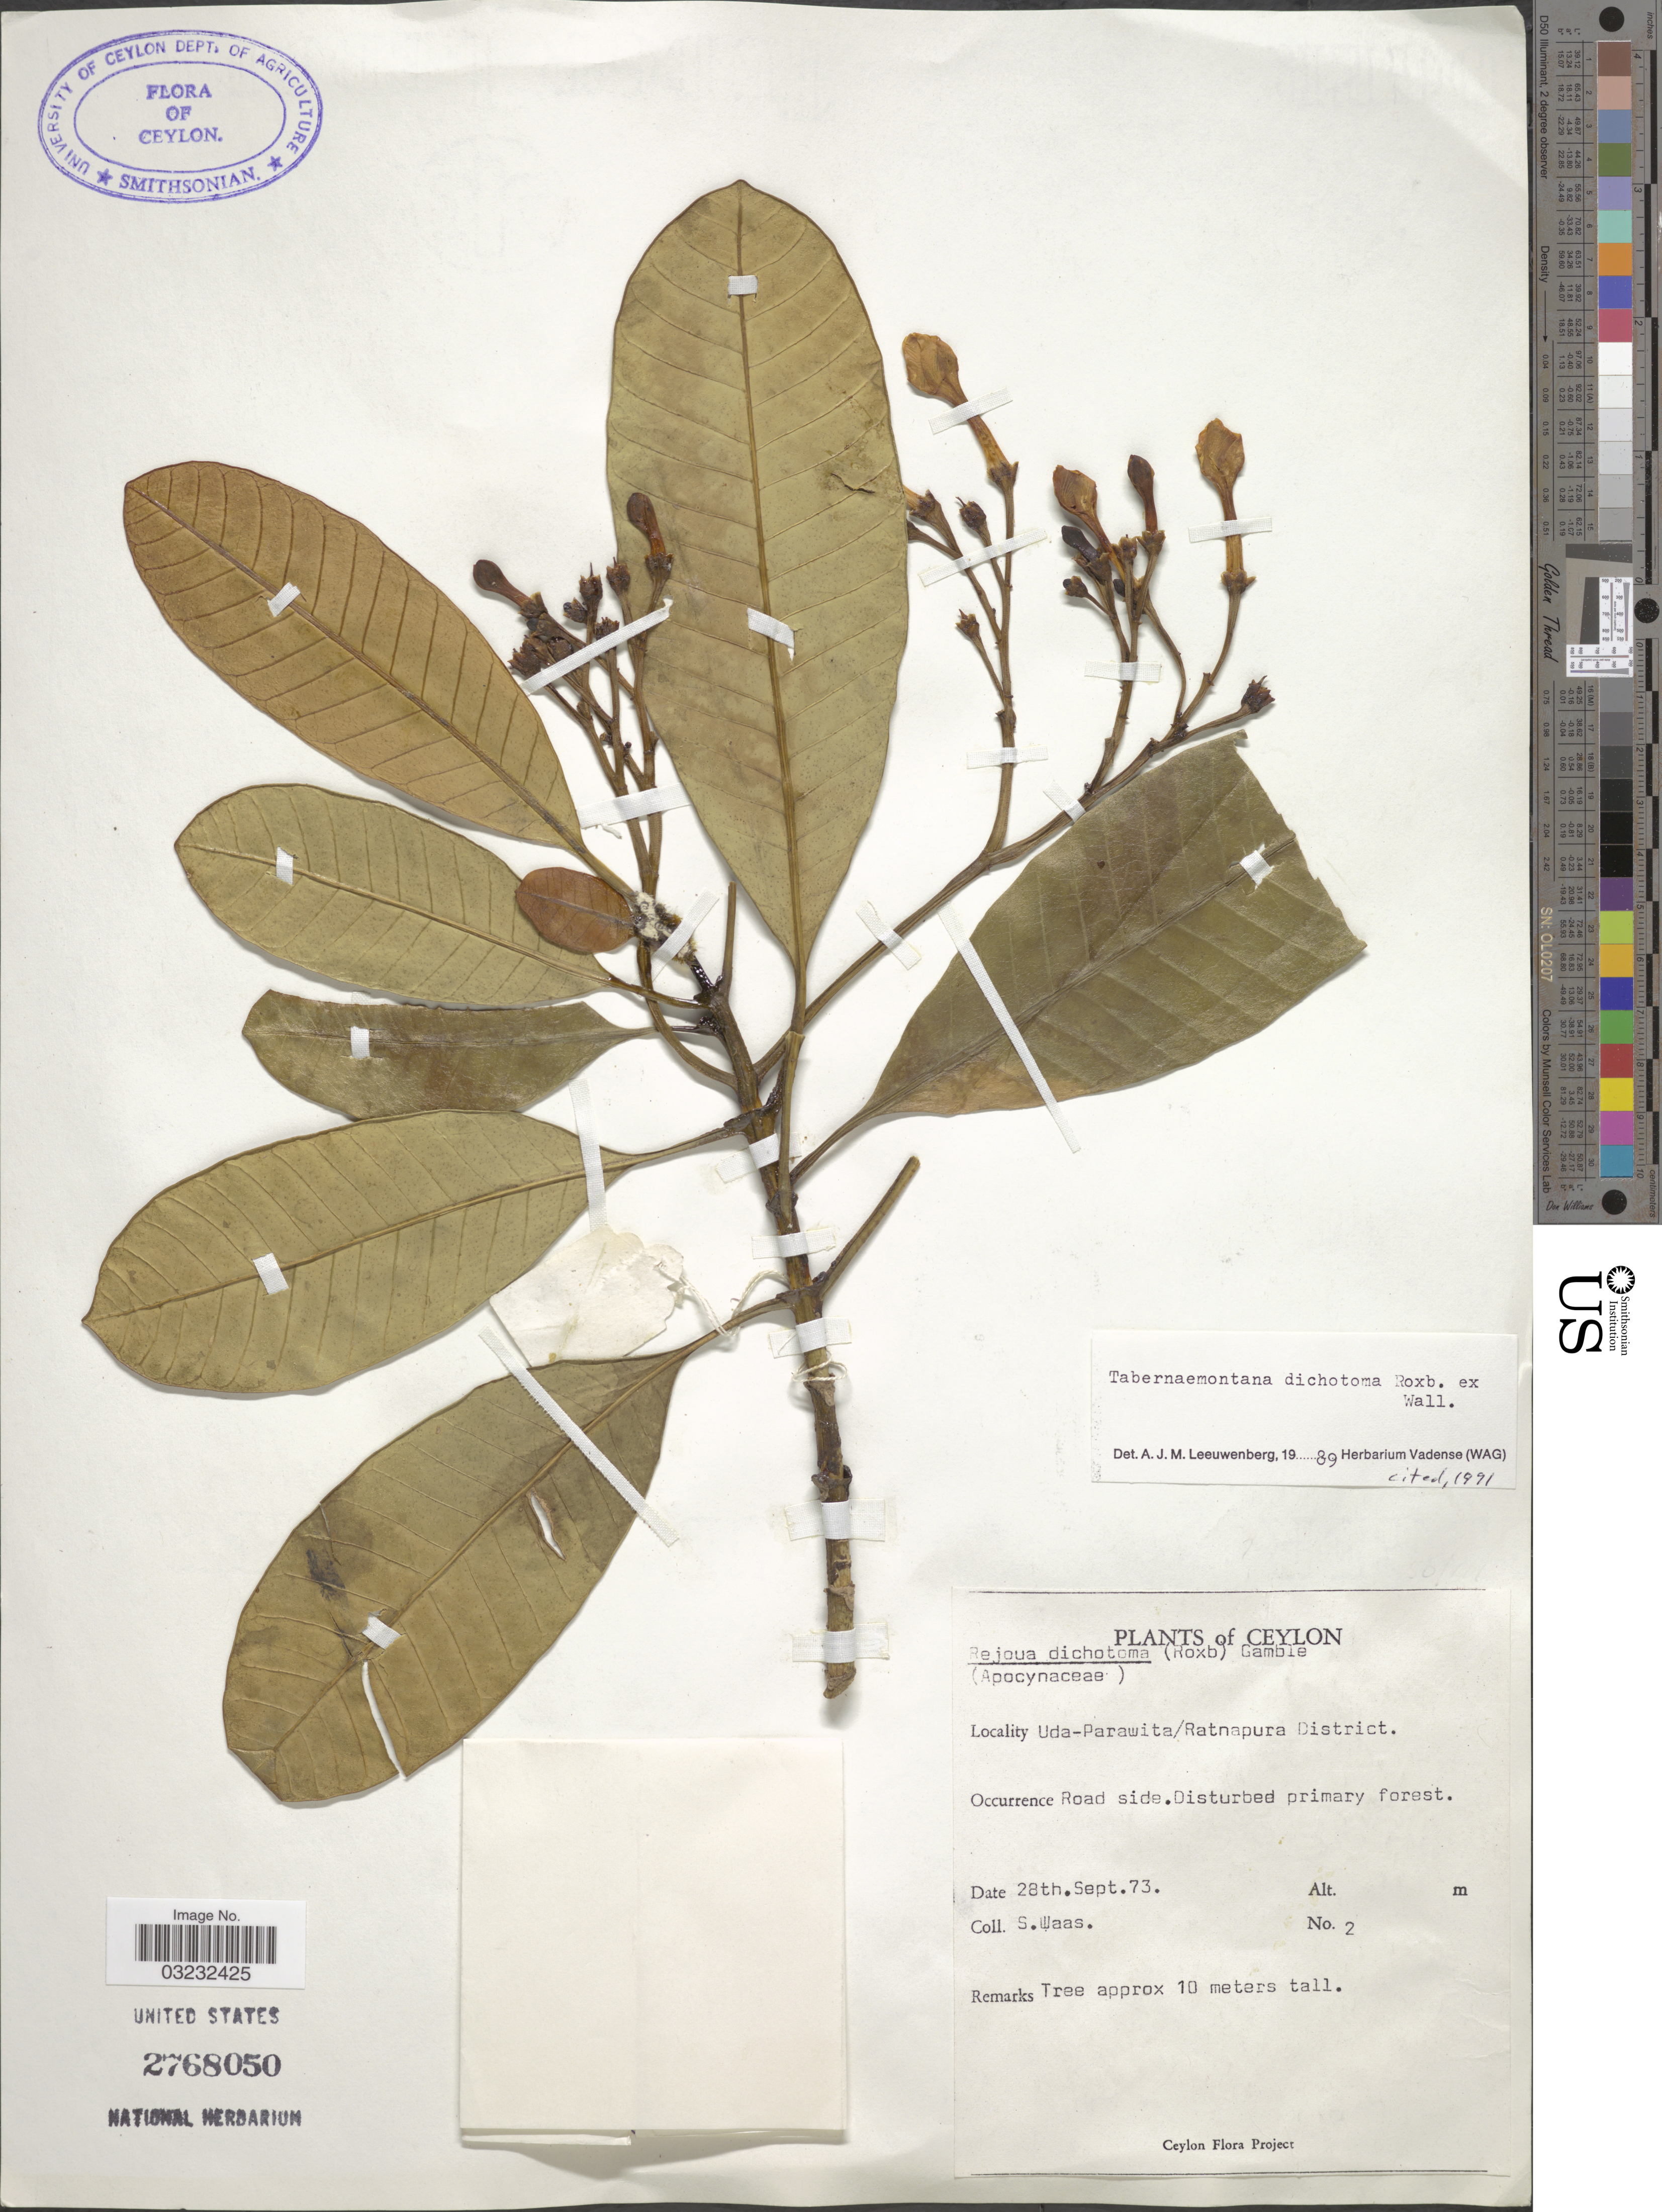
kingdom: Plantae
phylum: Tracheophyta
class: Magnoliopsida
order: Gentianales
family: Apocynaceae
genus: Tabernaemontana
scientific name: Tabernaemontana dichotoma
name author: Roxb. ex Wall.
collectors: S. Waas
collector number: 2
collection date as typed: Transcribed d/m/y: 28/9/73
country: Sri Lanka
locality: Ceylon, Uda-Parawita/ Ratnapura District.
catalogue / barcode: US 2768050